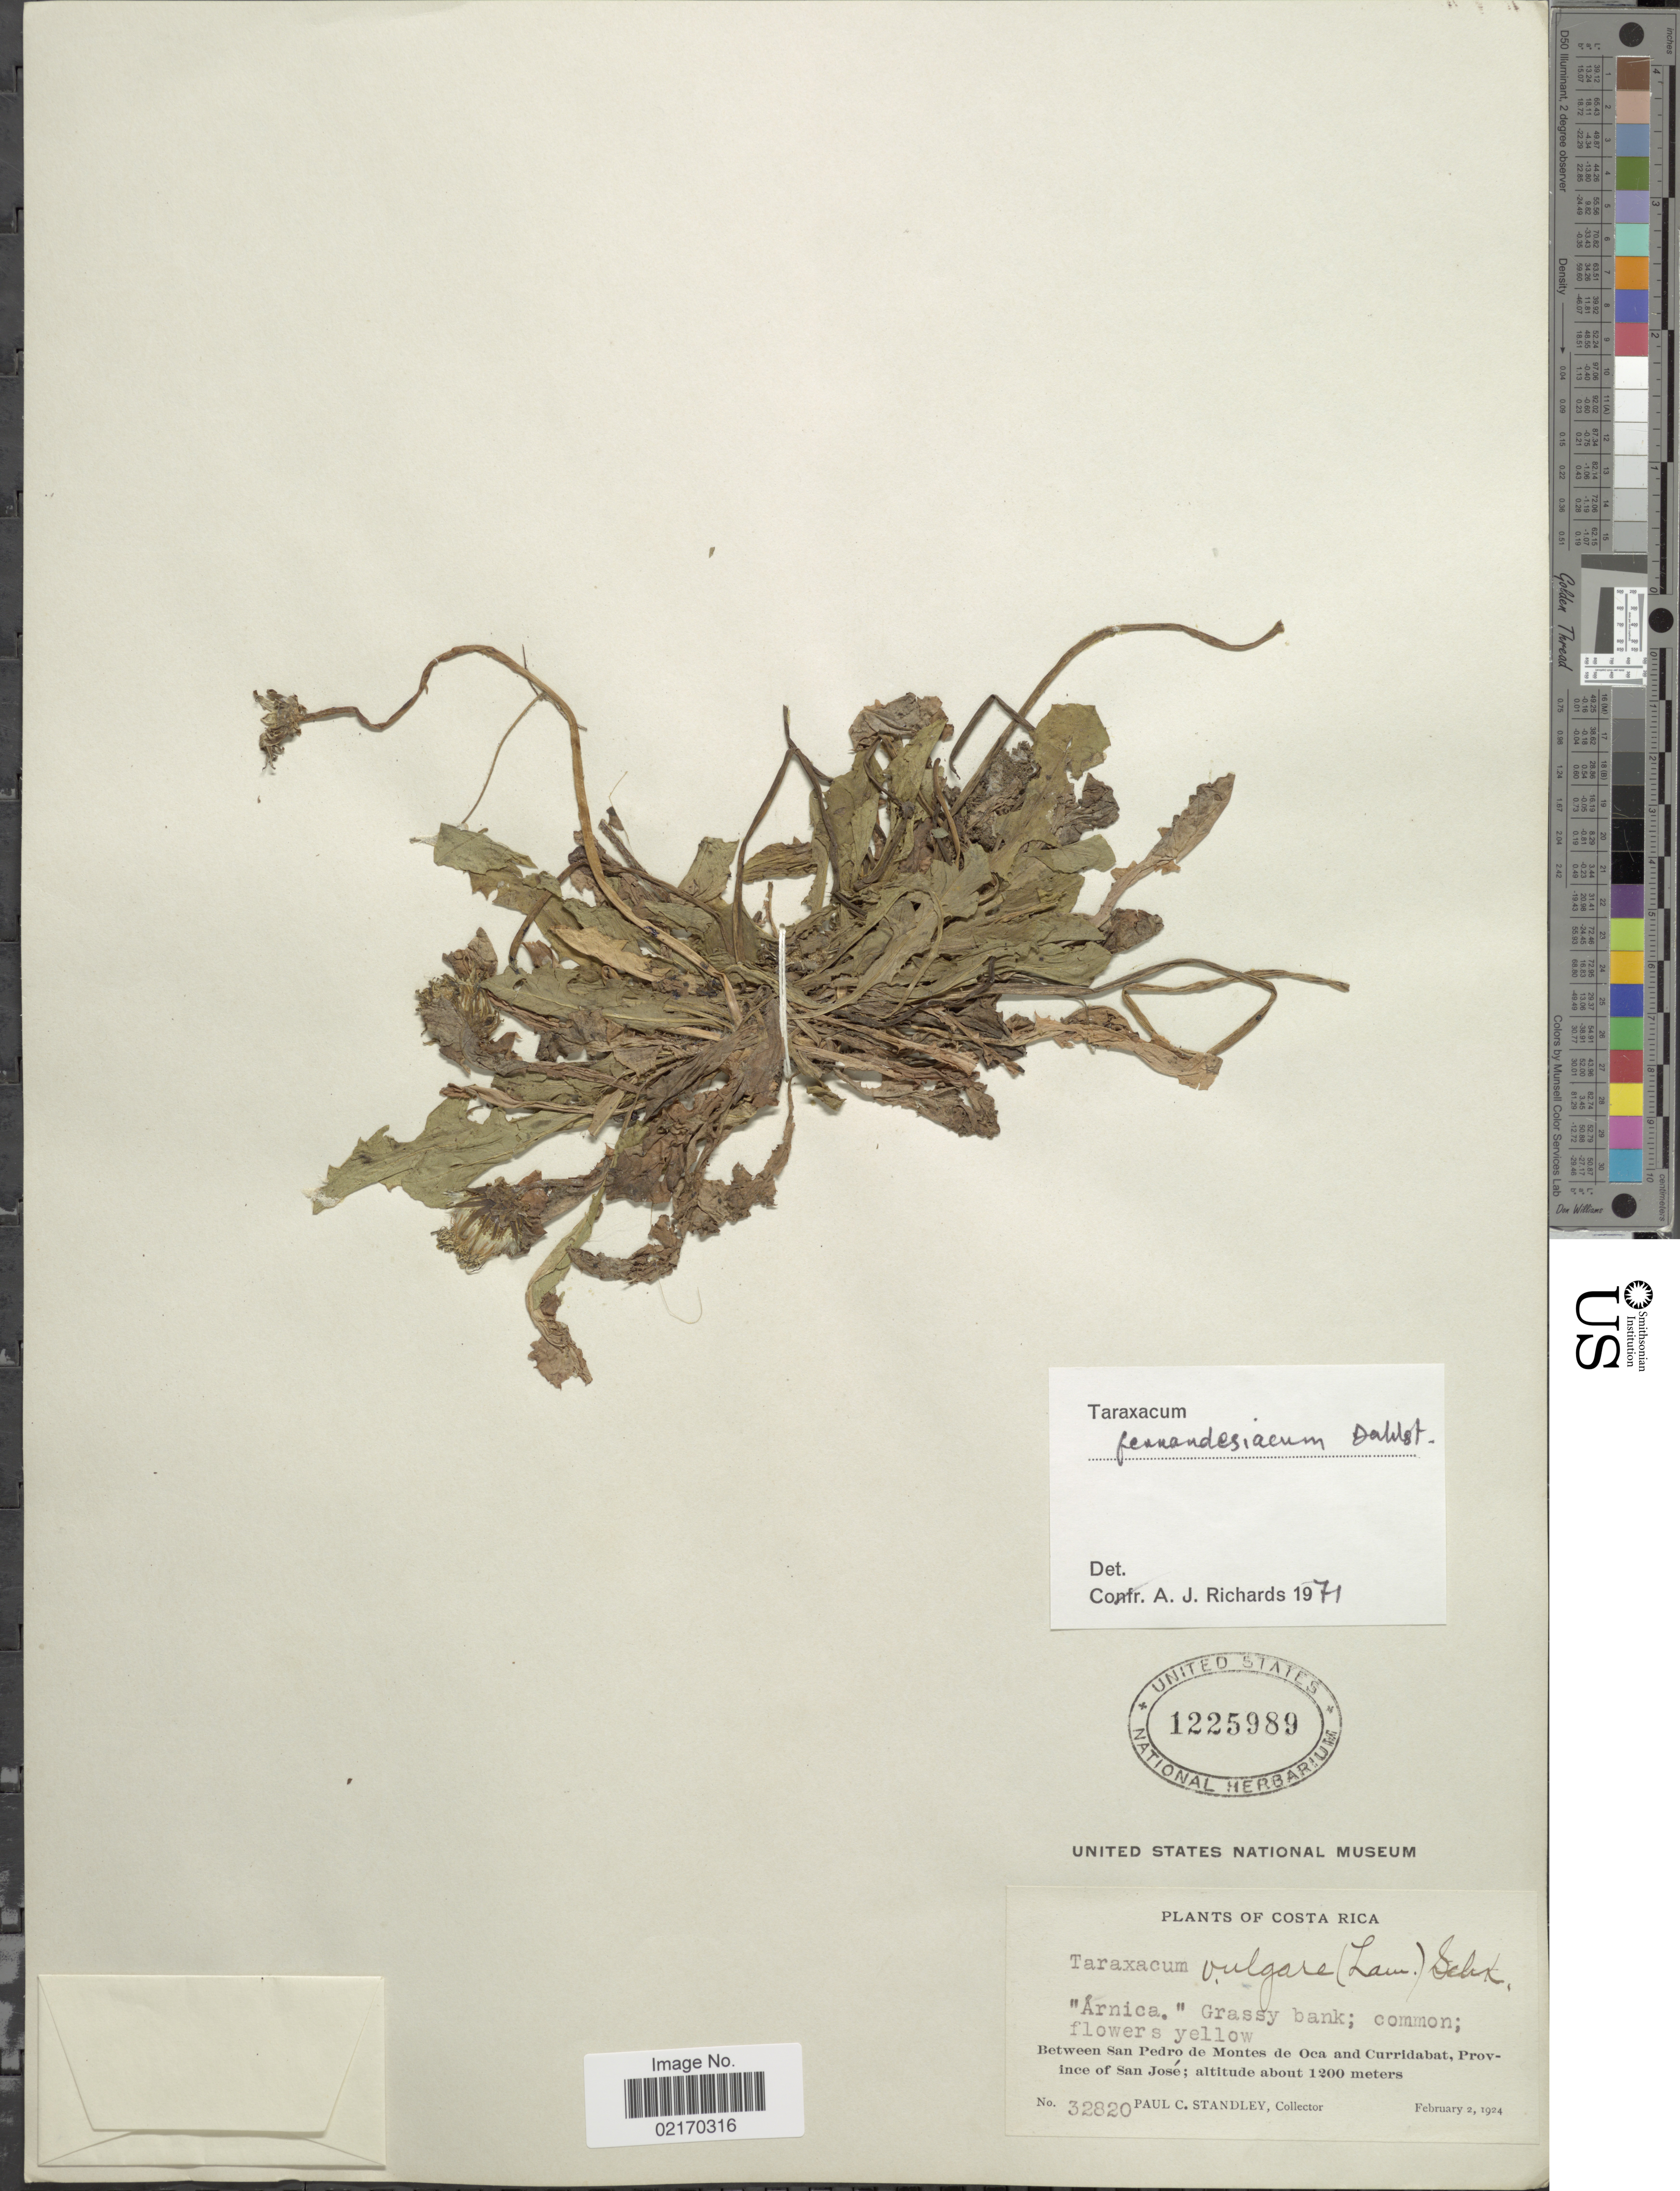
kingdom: Plantae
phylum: Tracheophyta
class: Magnoliopsida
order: Asterales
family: Asteraceae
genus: Taraxacum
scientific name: Taraxacum fernandezianum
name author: Dahlst. ex Dahlst.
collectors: P. C. Standley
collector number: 32820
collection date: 1924-02-02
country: Costa Rica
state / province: San José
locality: Between San pedro de Montes de Oca and Curridabat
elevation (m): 1200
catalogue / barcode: US 1225989